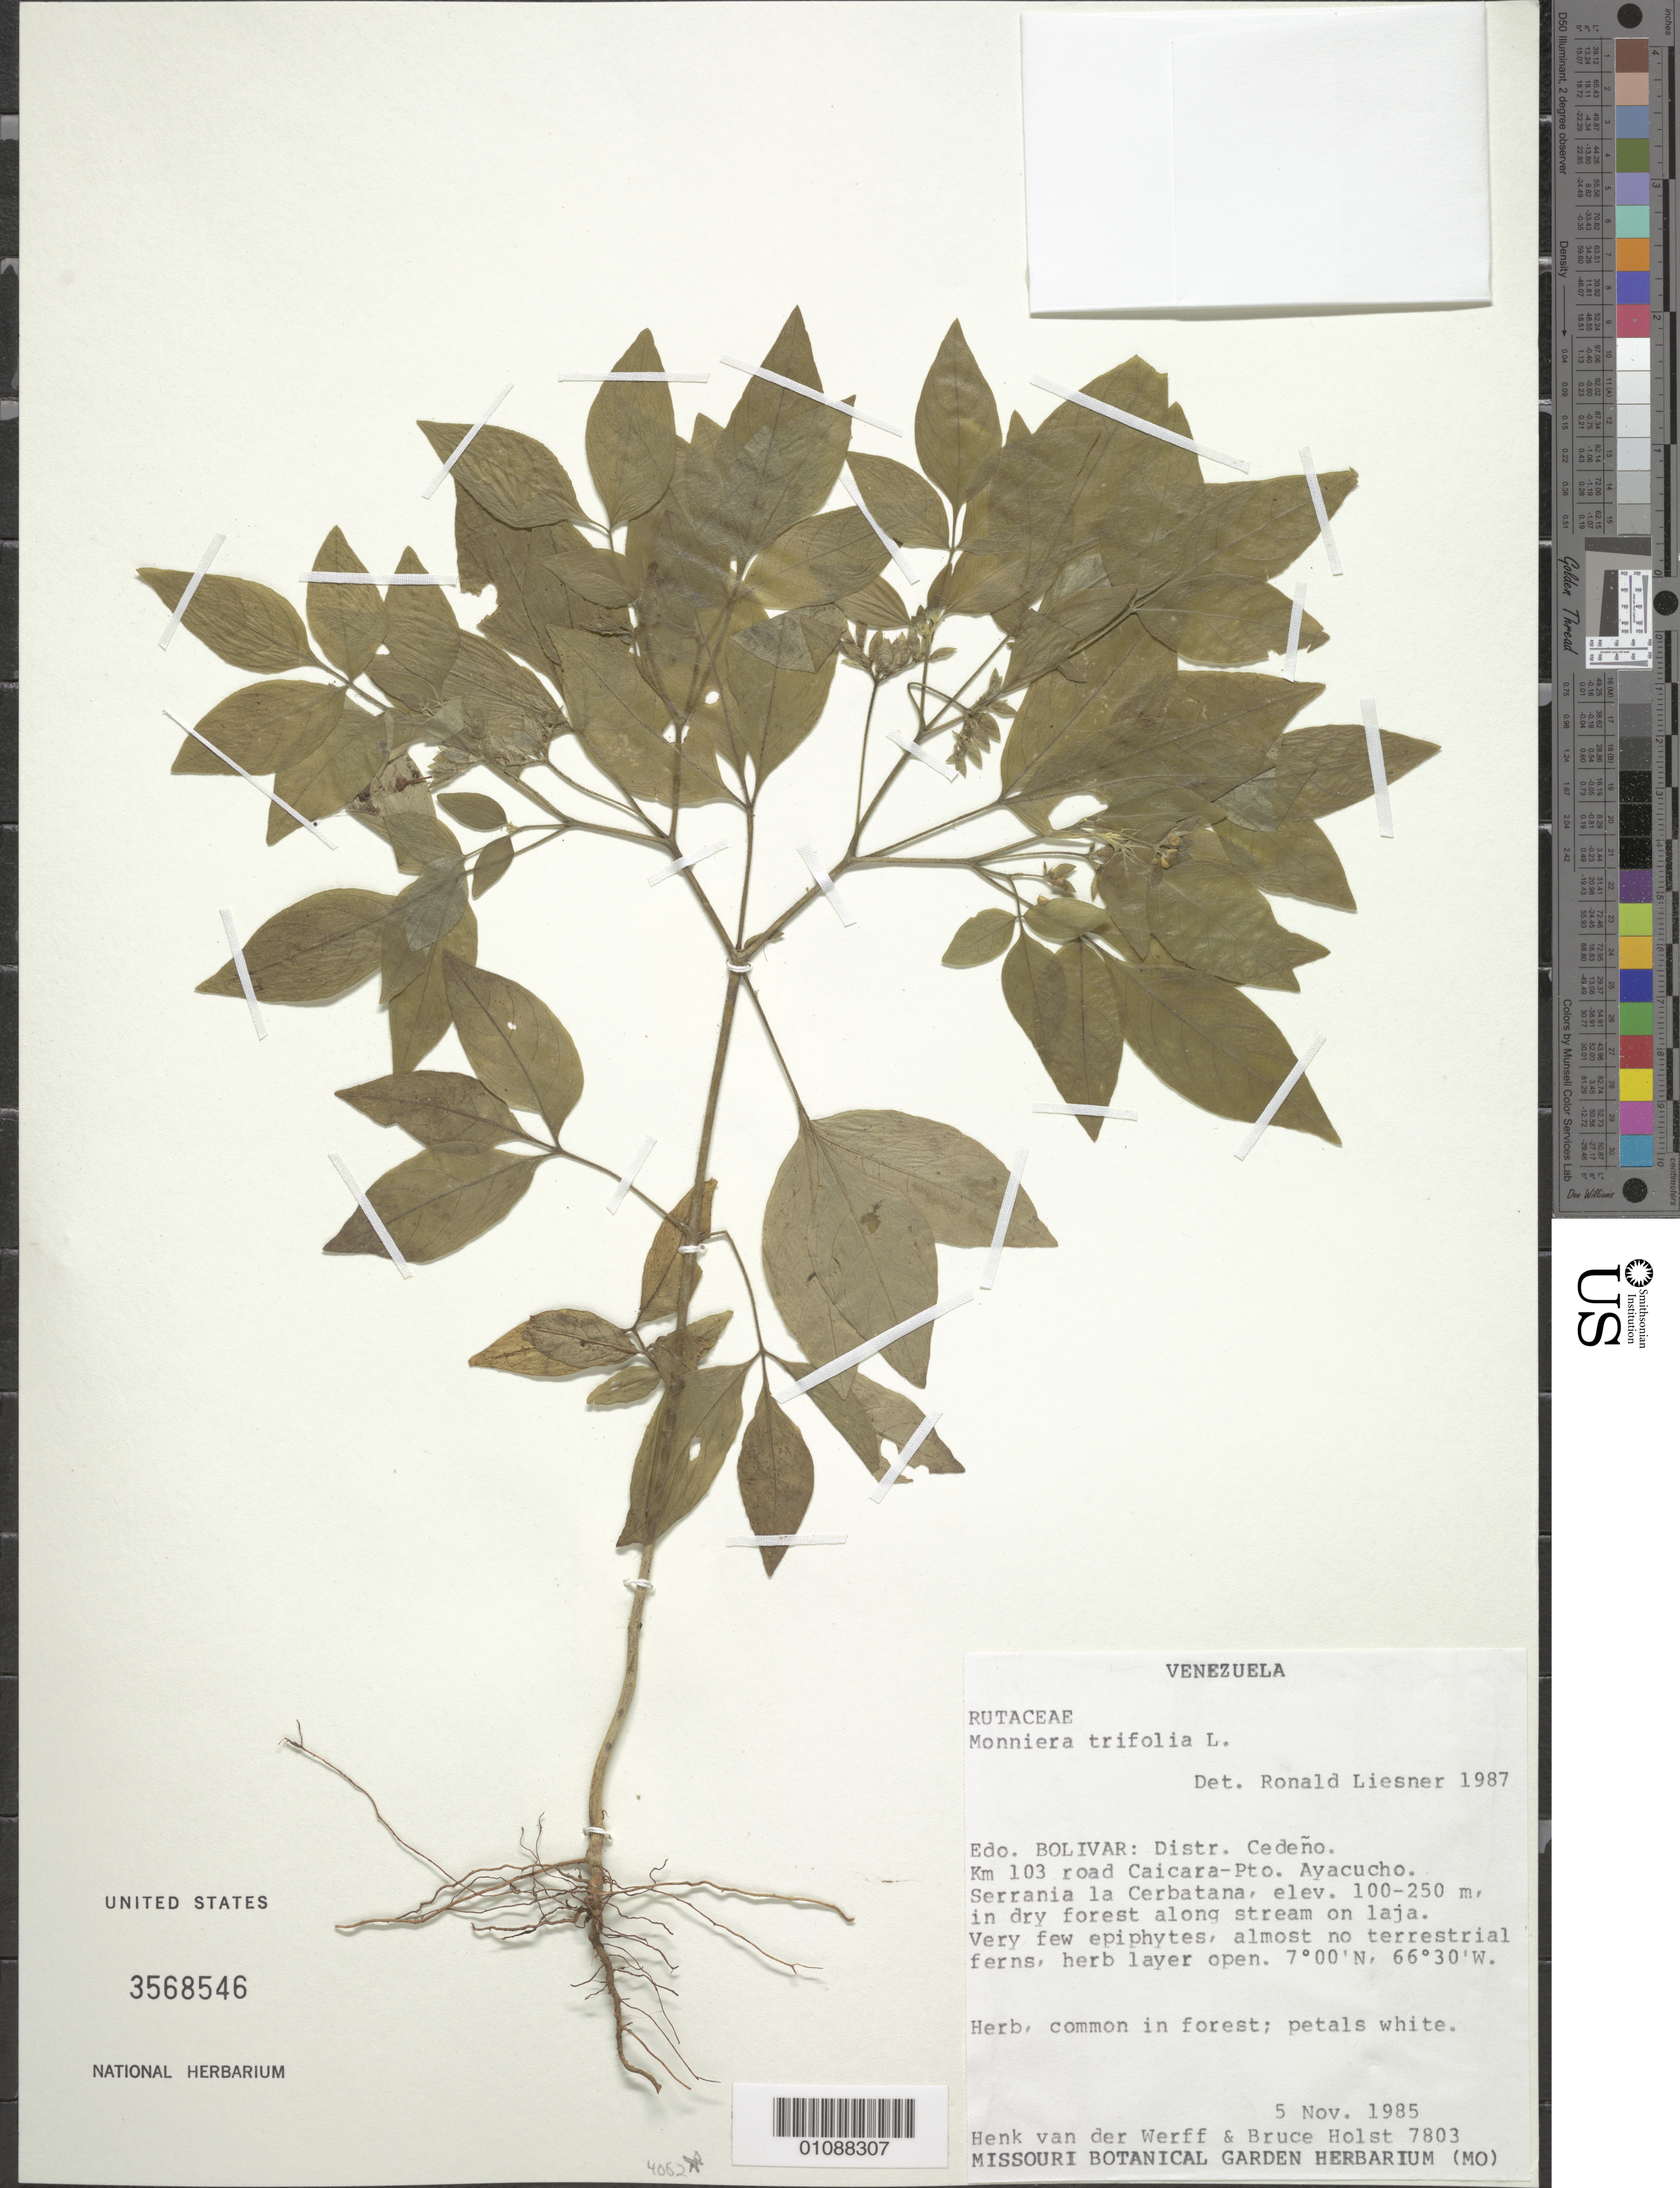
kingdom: Plantae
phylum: Tracheophyta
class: Magnoliopsida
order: Sapindales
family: Rutaceae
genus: Ertela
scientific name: Ertela trifolia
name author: (L.) Kuntze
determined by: Strong, Mark T., (BOT), Smithsonian Institution - National Museum of Natural History (UNITED STATES)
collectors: H. van der Werff & B. Holst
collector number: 7803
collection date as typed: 5-Nov-85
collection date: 1985-11-05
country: Venezuela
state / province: Bolívar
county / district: Cedeño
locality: Caicara del Orinoco - Puerto Ayacucho carretera, km 103, Serrania la Cerbatana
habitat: Dry forest along stream on laja, very few epiphytes, almost no terrestrial ferns, herb layer open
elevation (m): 100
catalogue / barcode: US 3568546